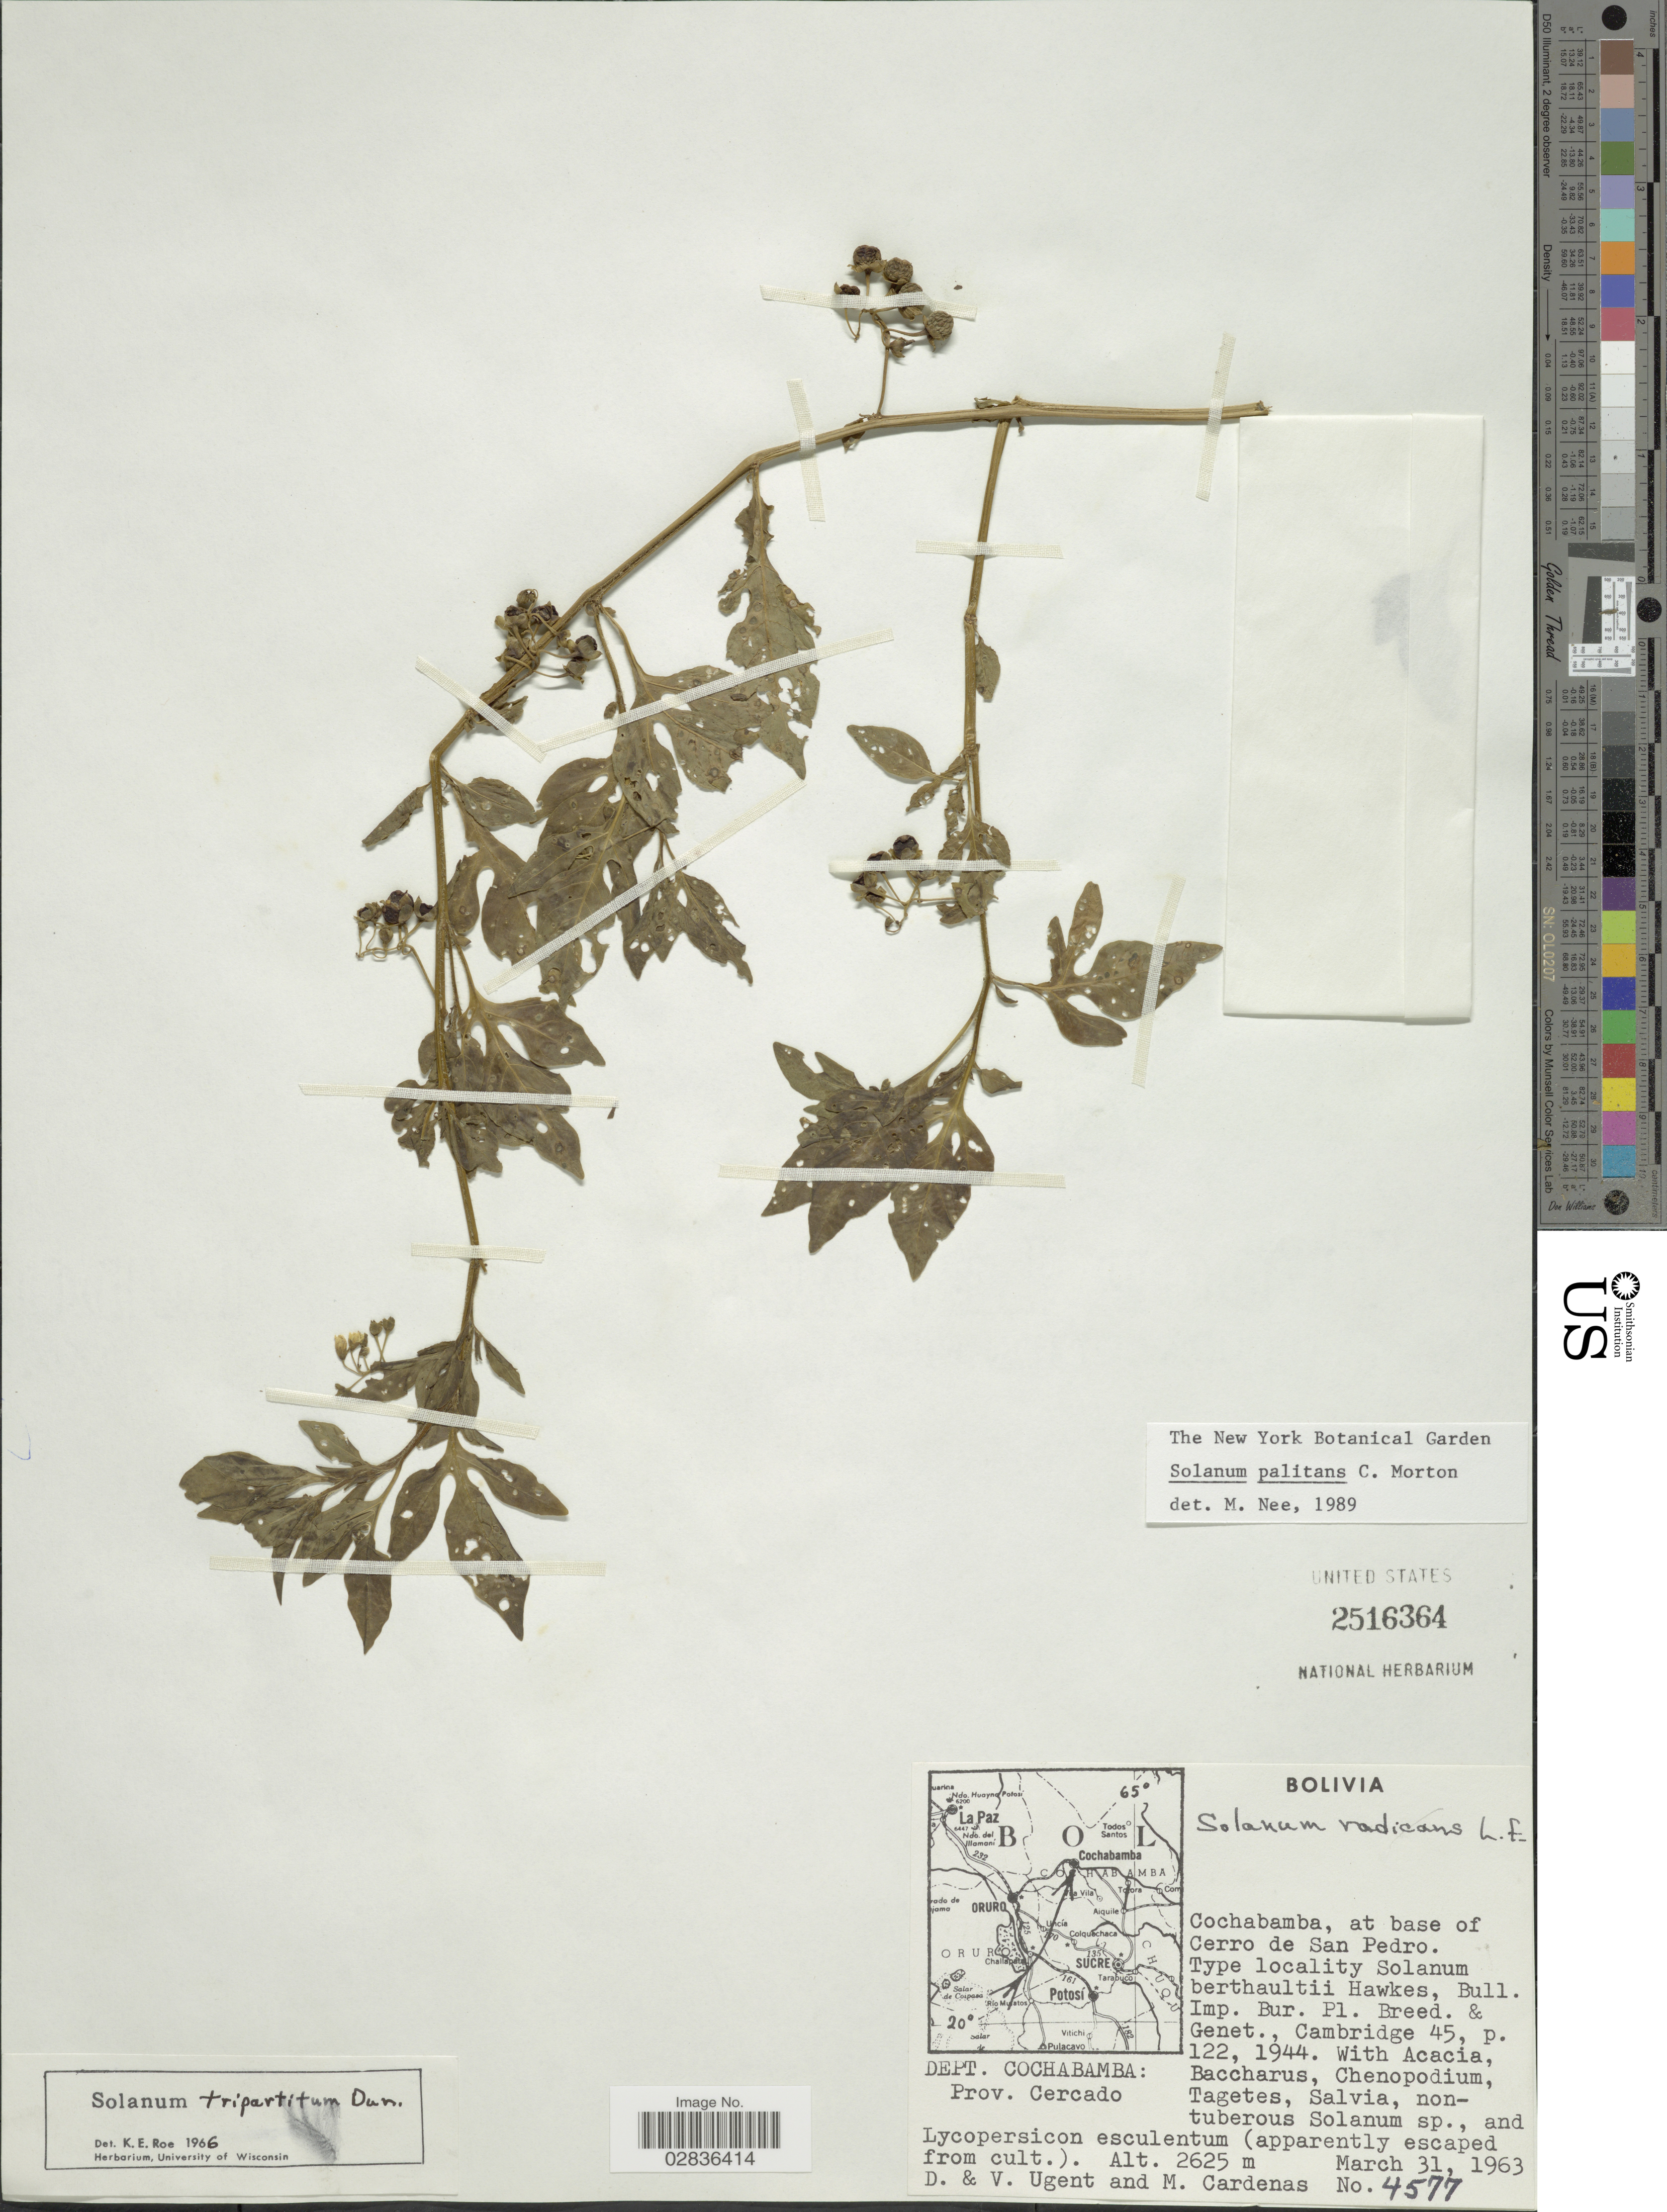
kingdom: Plantae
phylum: Tracheophyta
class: Magnoliopsida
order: Solanales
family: Solanaceae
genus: Solanum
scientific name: Solanum palitans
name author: C.V. Morton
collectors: D. Ugent, V. Ugent & M. Cárdenas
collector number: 4577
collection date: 1963-03-31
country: Bolivia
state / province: Cochabamba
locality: Cochabamba, at base of Cerro de San Pedro. Dept. Cochabamba: Prov. Cercado.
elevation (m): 2625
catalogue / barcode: US 2516364